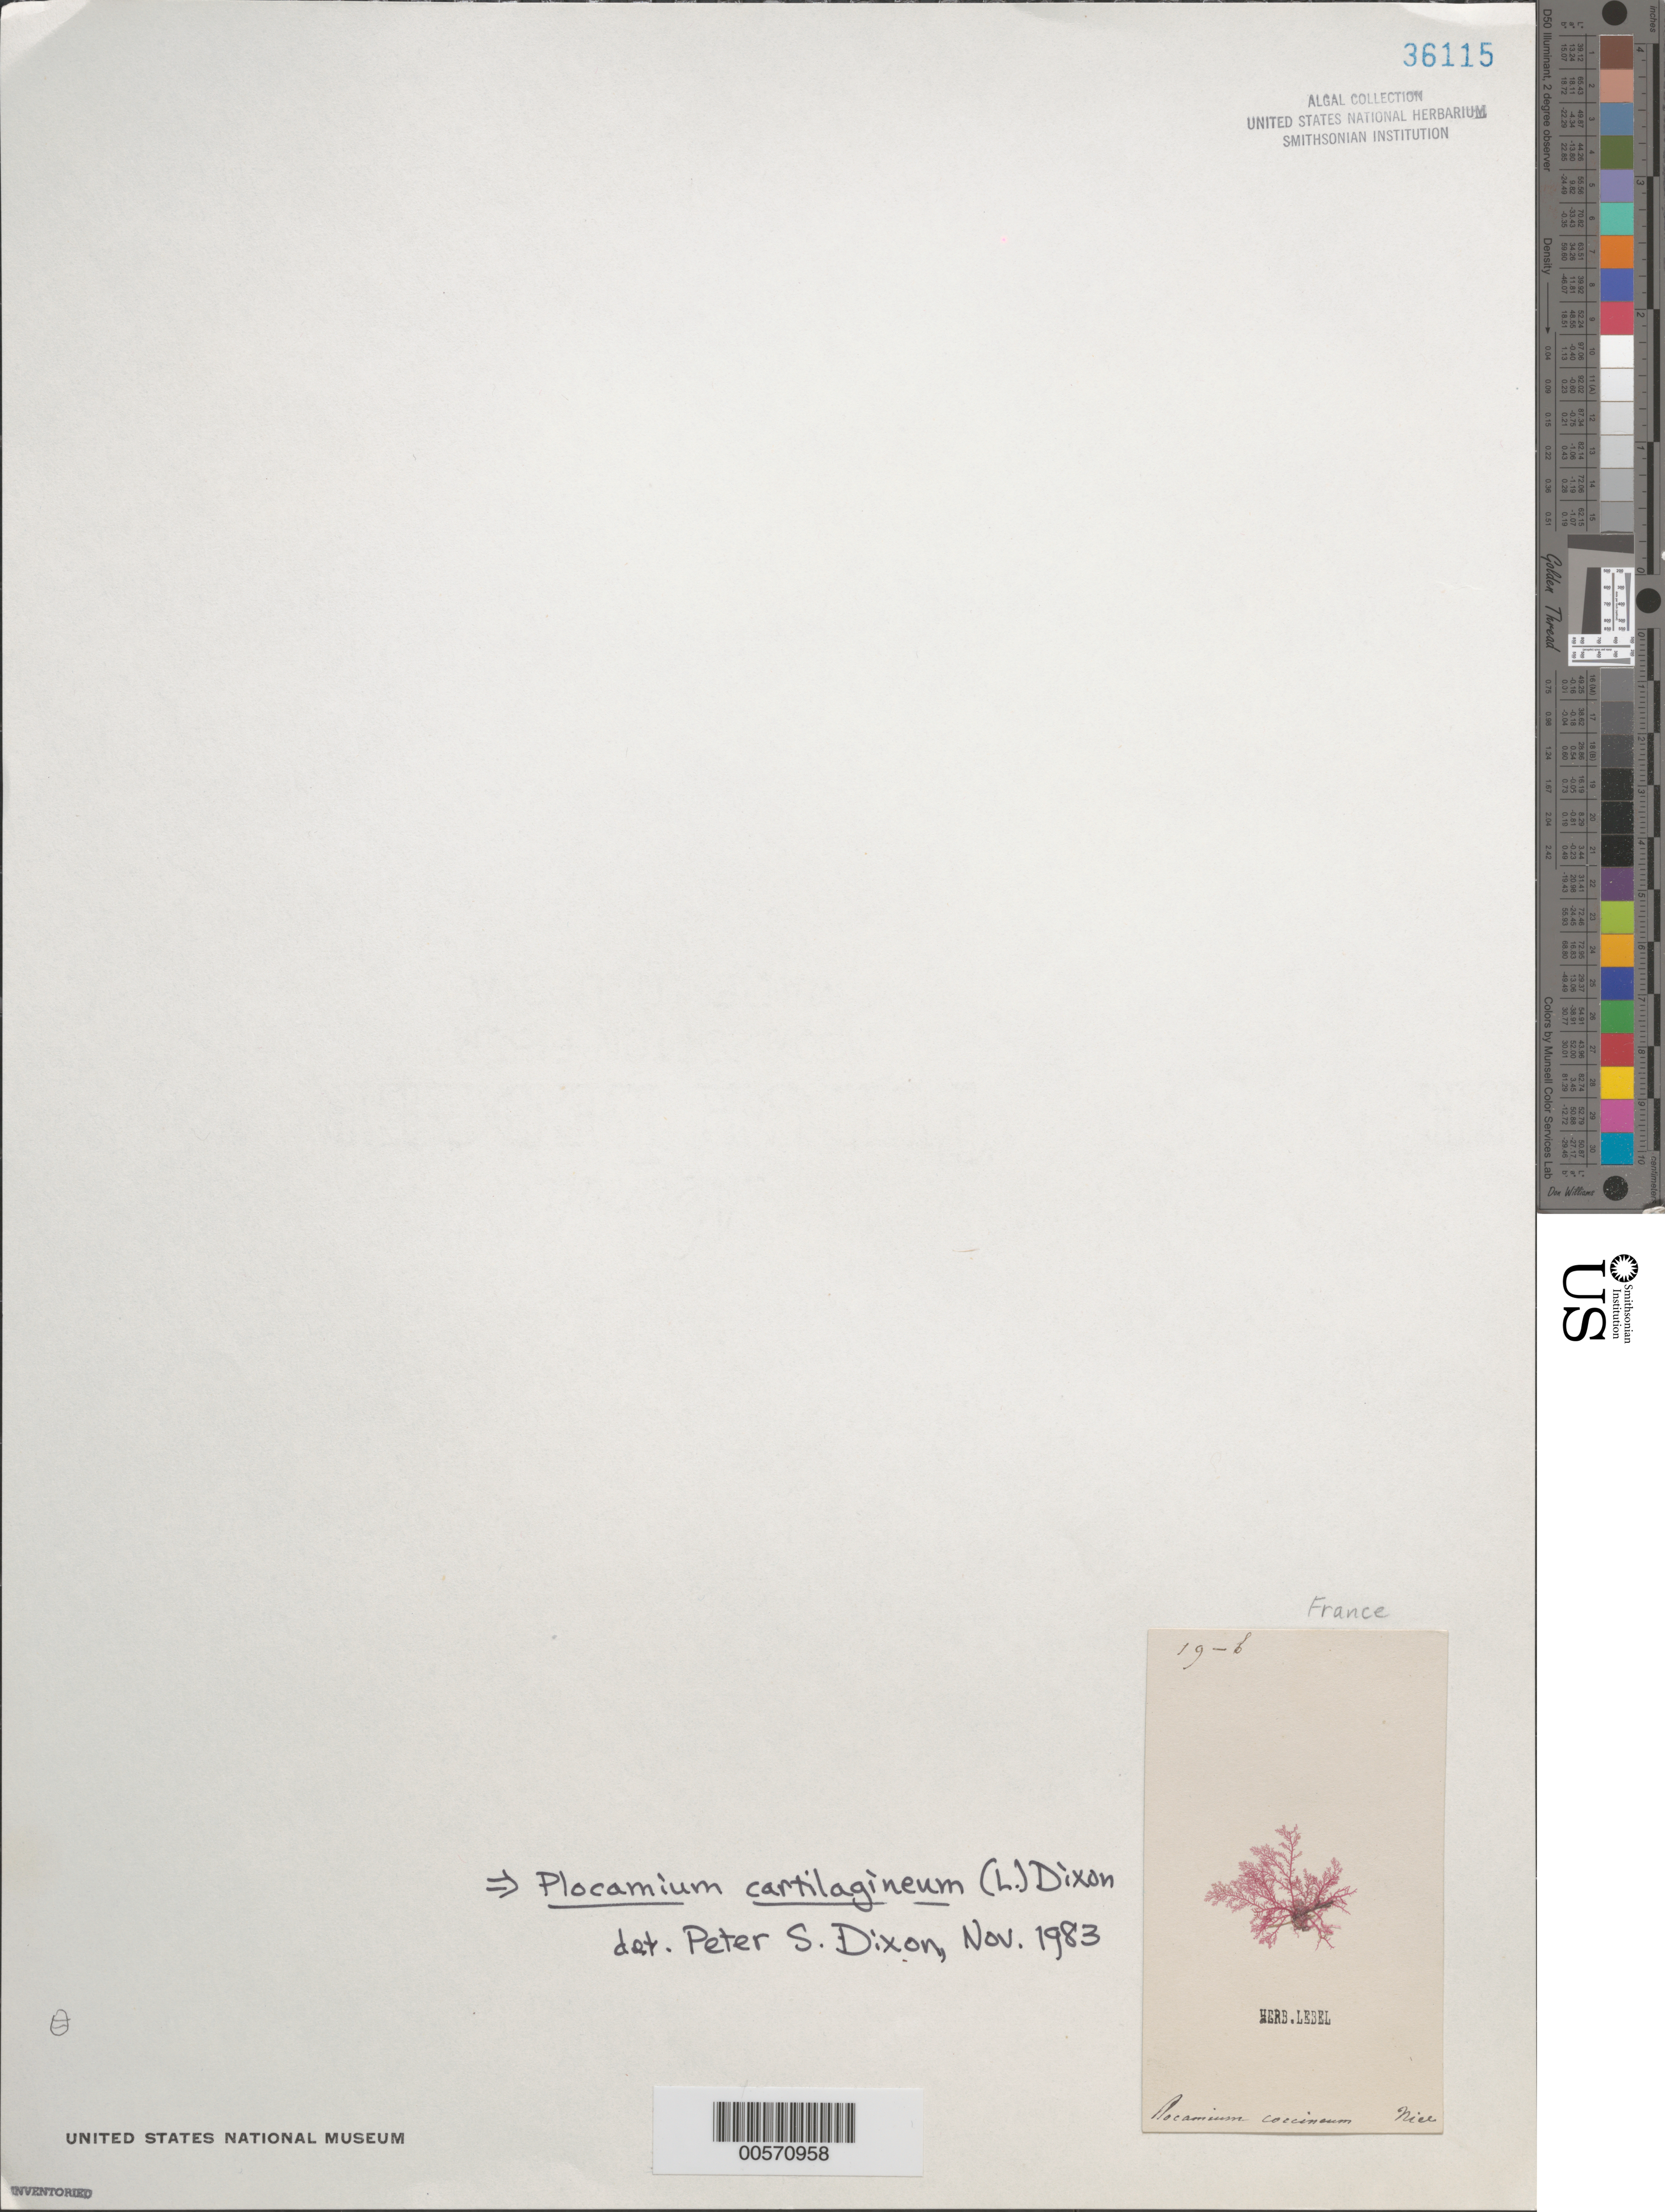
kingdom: Plantae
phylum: Rhodophyta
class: Florideophyceae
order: Plocamiales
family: Plocamiaceae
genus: Plocamium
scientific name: Plocamium cartilagineum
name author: (L.) P.S. Dixon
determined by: Dixon, P. S.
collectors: J. Lebel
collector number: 19-b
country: France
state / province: Provence-Alpes-Côte d'Azur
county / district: Alpes-Maritimes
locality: Nice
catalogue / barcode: US 36115